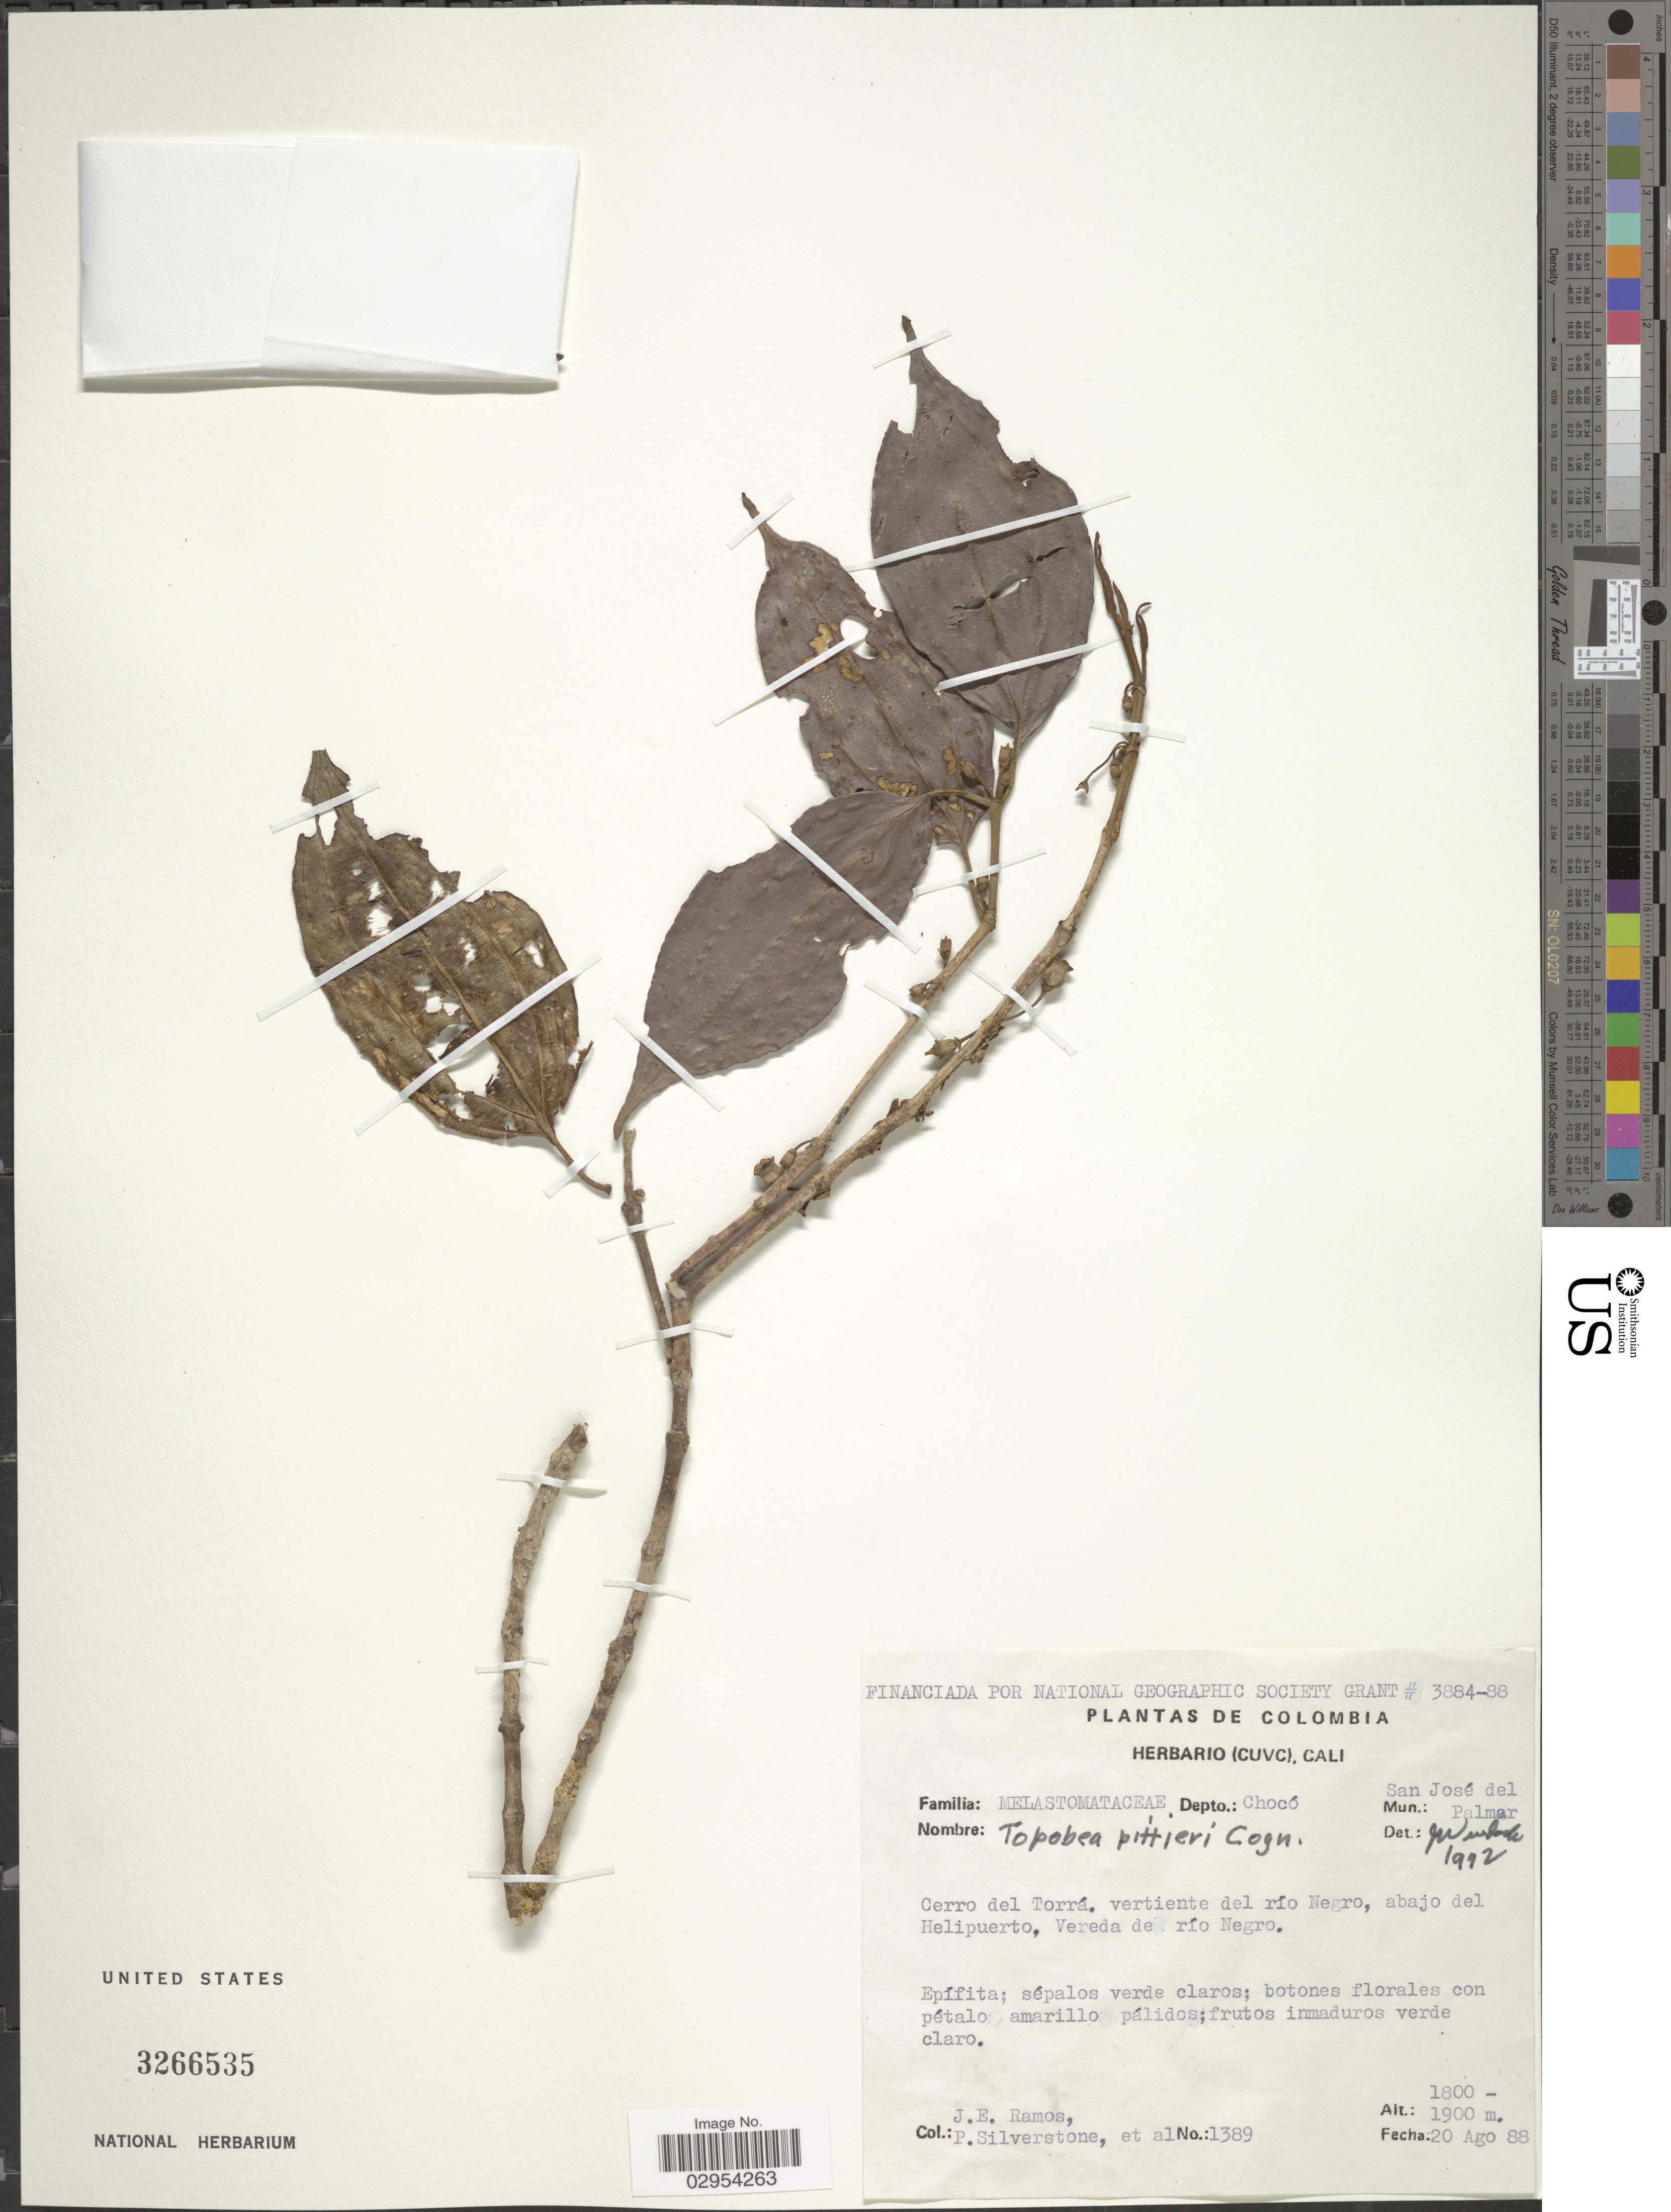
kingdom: Plantae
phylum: Tracheophyta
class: Magnoliopsida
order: Myrtales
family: Melastomataceae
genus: Topobea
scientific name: Topobea pittieri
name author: Cogn.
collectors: J. E. Ramos, P. Silverstone & et al.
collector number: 1389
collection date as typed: Transcribed d/m/y: 20/8/88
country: Colombia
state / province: Chocó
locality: Depto.: Chocó, Mun.: San José del Palmar. Cerro del Torrá. vertiente del río Negro, abajo del Helipuerto. Vereda de río Negro.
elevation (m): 1800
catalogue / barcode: US 3266535